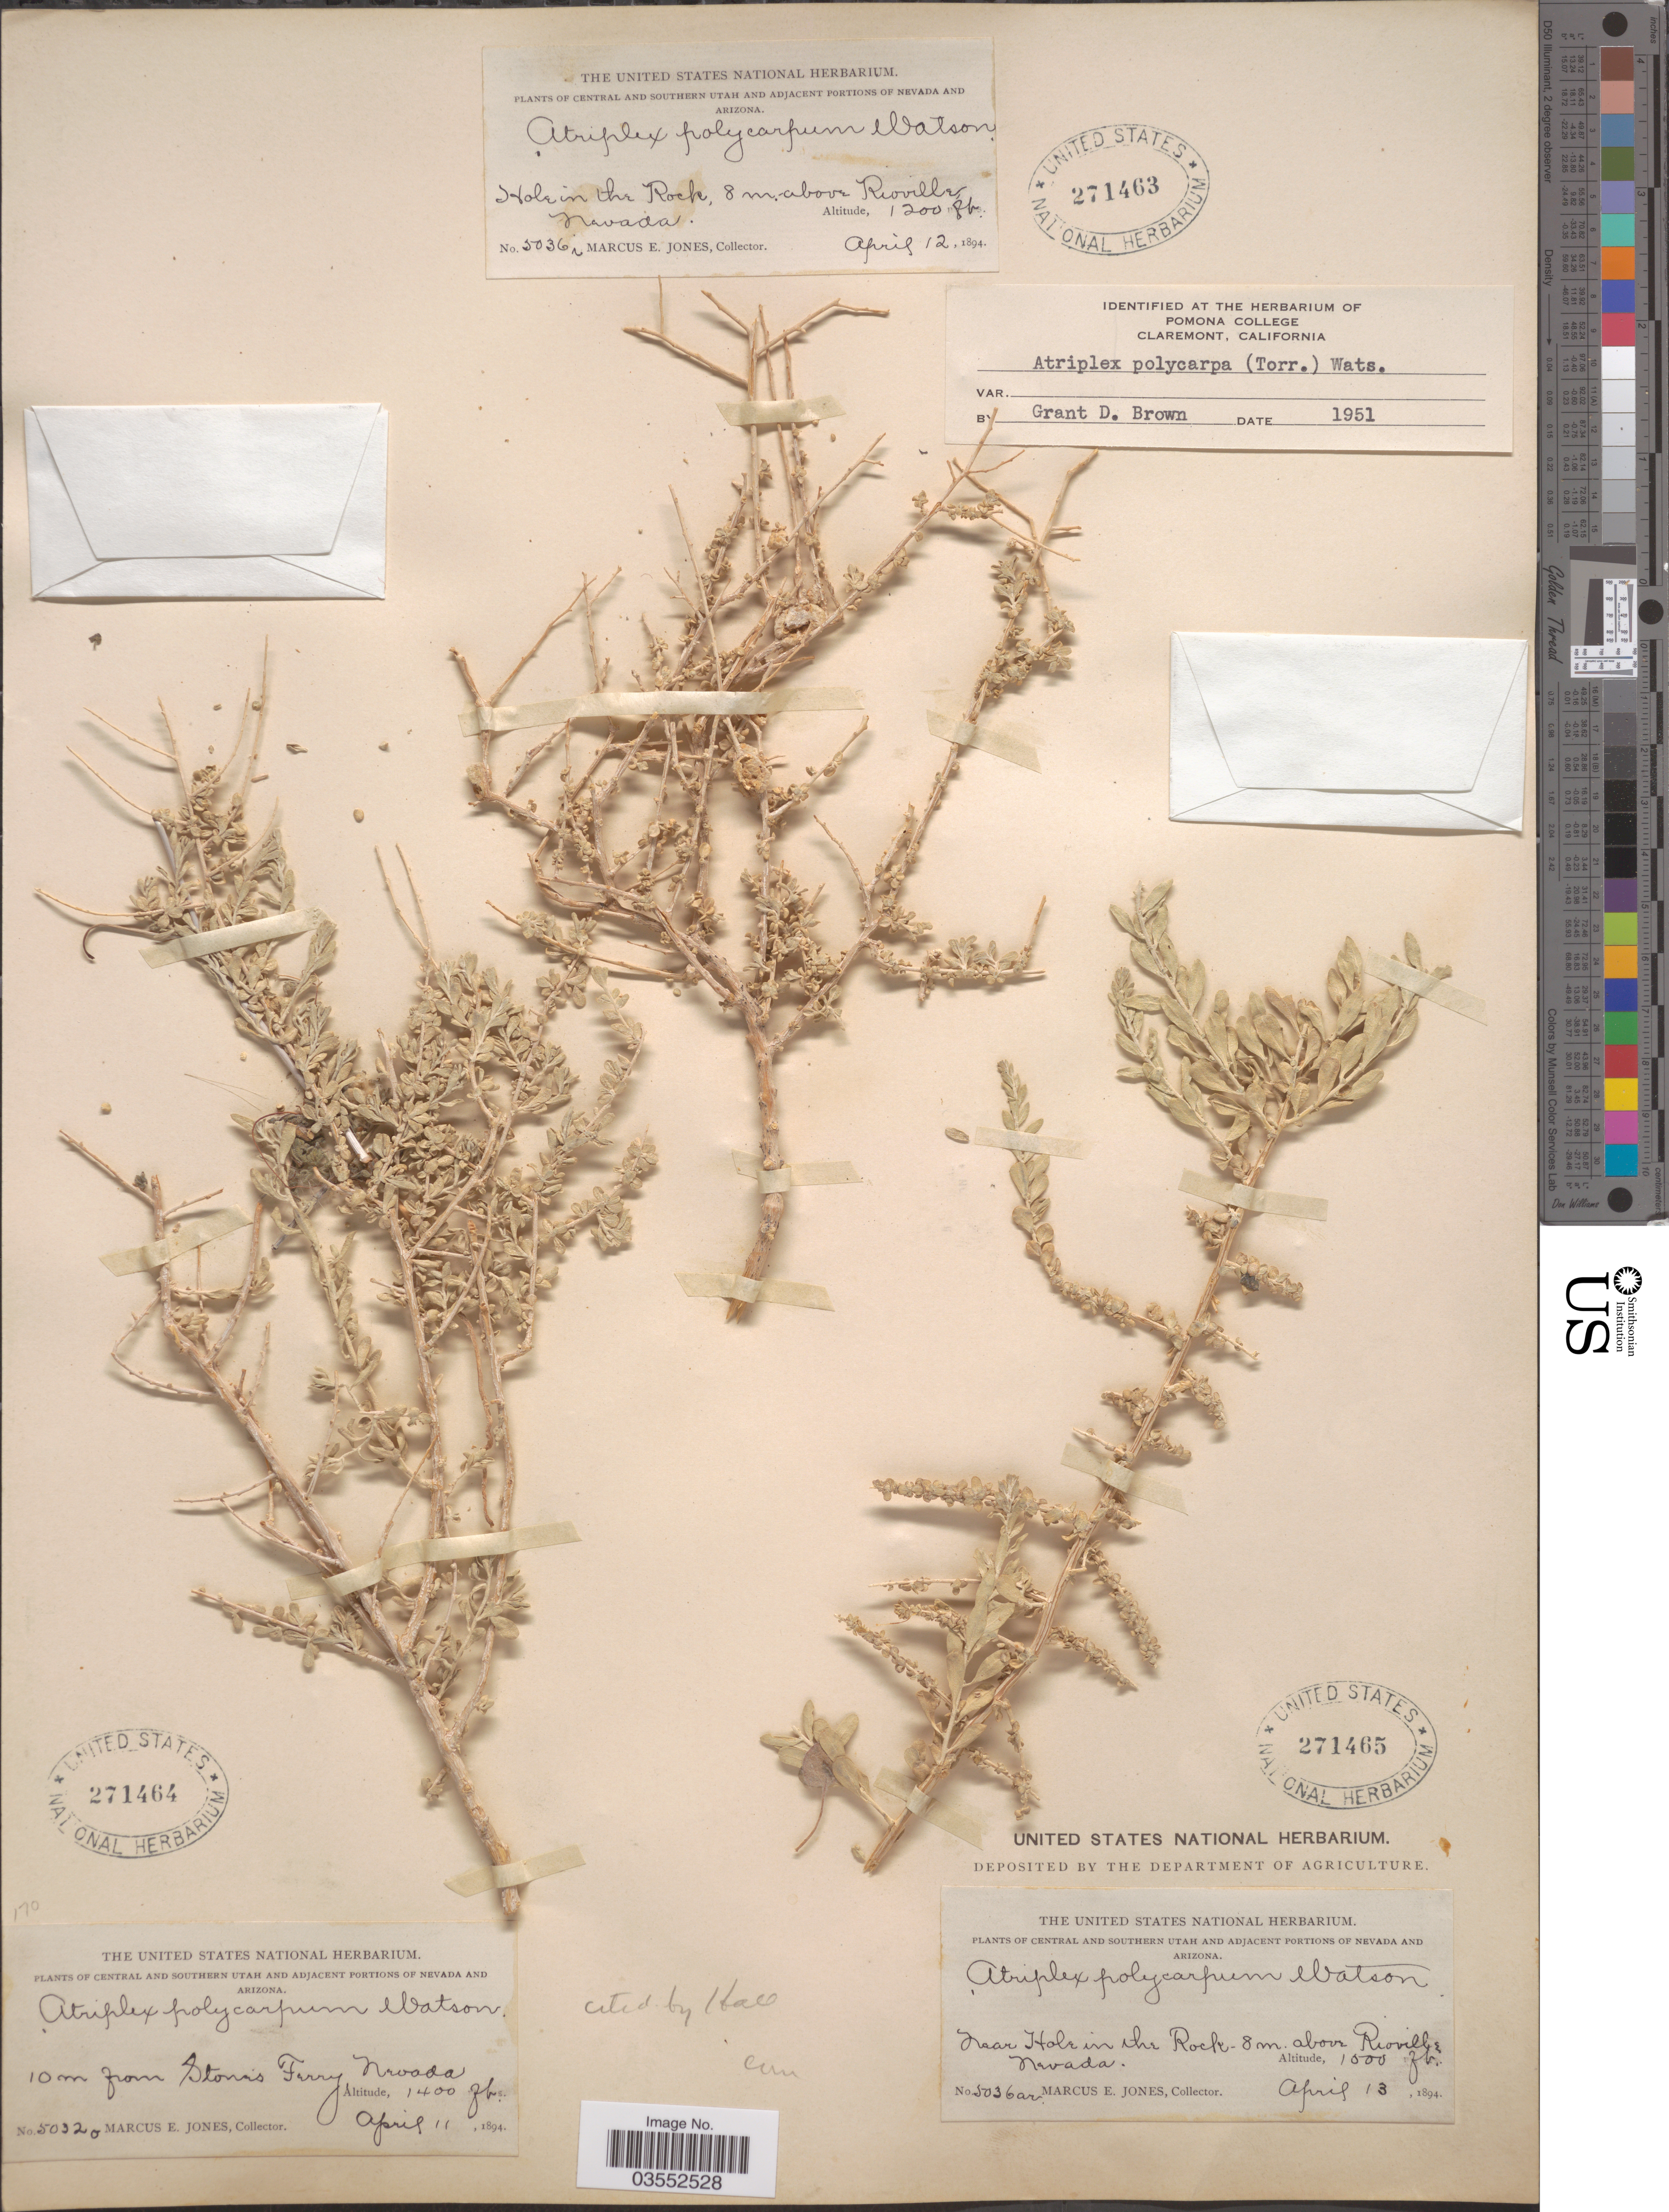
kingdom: Plantae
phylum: Tracheophyta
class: Magnoliopsida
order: Caryophyllales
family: Amaranthaceae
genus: Atriplex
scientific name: Atriplex polycarpa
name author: (Torr.) S. Watson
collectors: M. E. Jones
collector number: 5036i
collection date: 1894-04-12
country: United States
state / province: Nevada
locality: Adjacent portions of Nevada. Hole in the Rock, 8 m. above Rioville.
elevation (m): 366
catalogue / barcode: US 271463